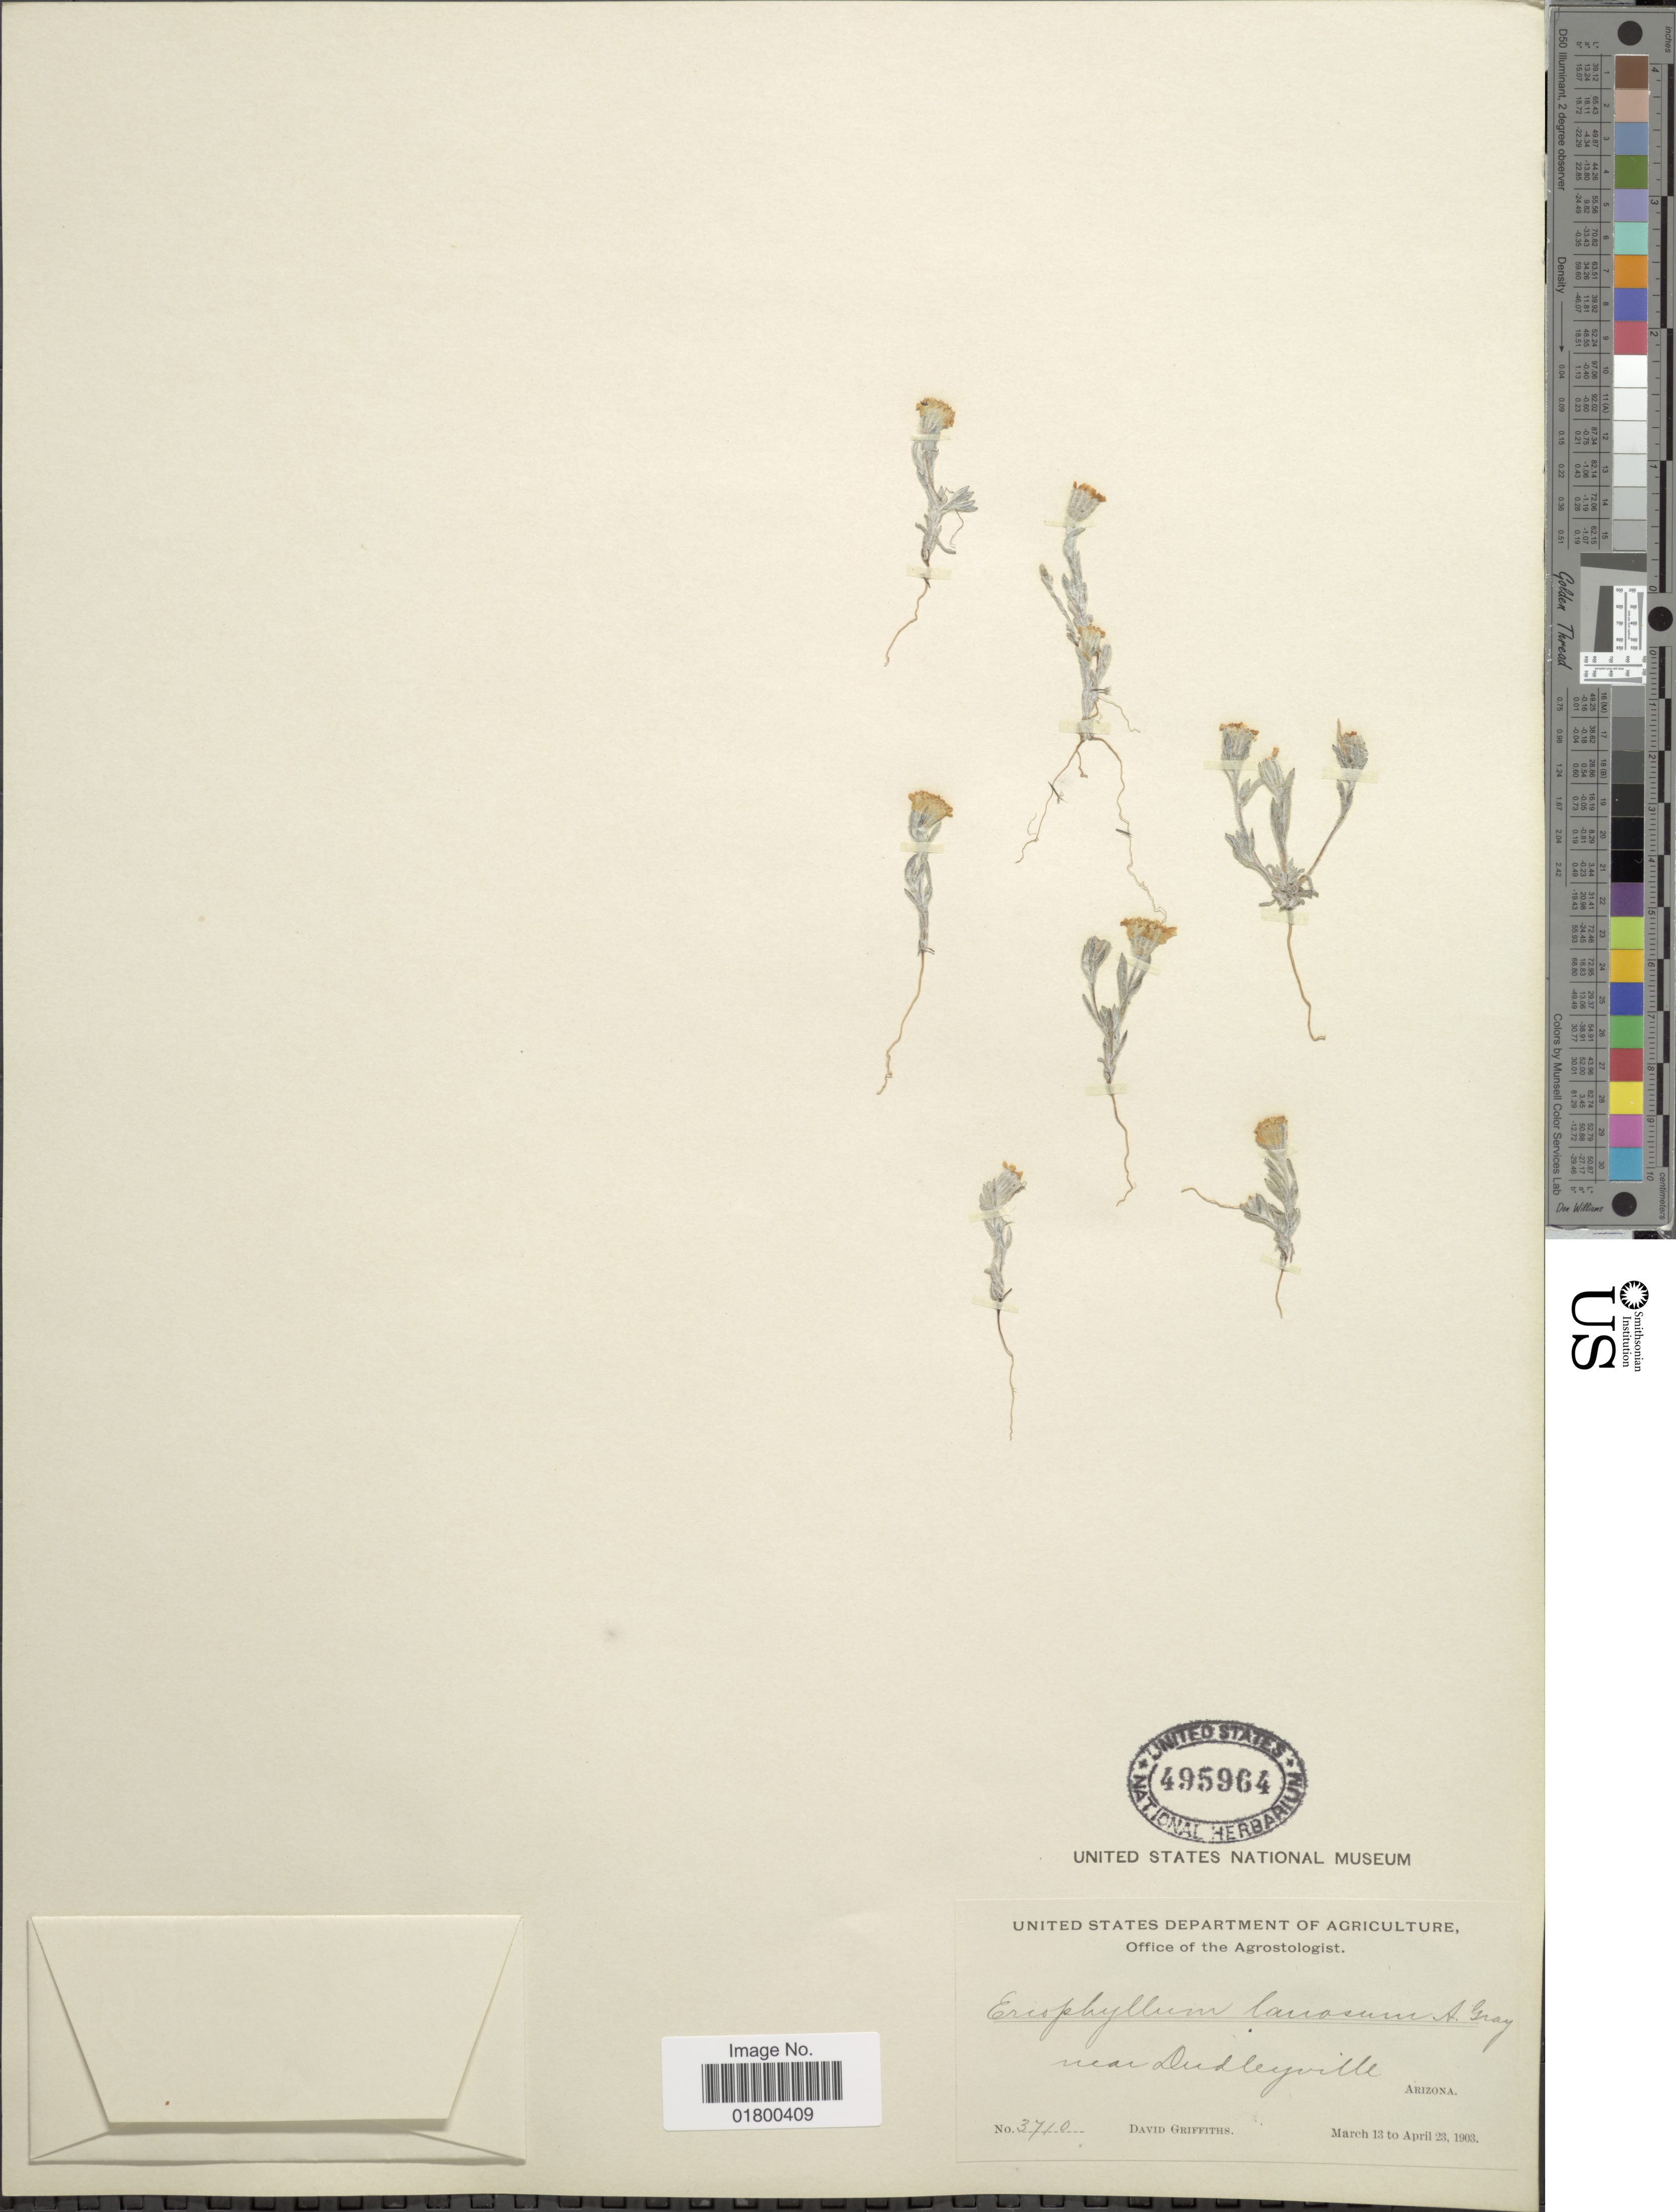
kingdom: Plantae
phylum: Tracheophyta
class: Magnoliopsida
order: Asterales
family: Asteraceae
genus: Eriophyllum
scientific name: Eriophyllum lanosum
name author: (A. Gray) A. Gray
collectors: D. Griffiths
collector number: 3710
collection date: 1903-03-13/1903-04-23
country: United States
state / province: Arizona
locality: Near Dudleyville, Arizona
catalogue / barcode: US 495964